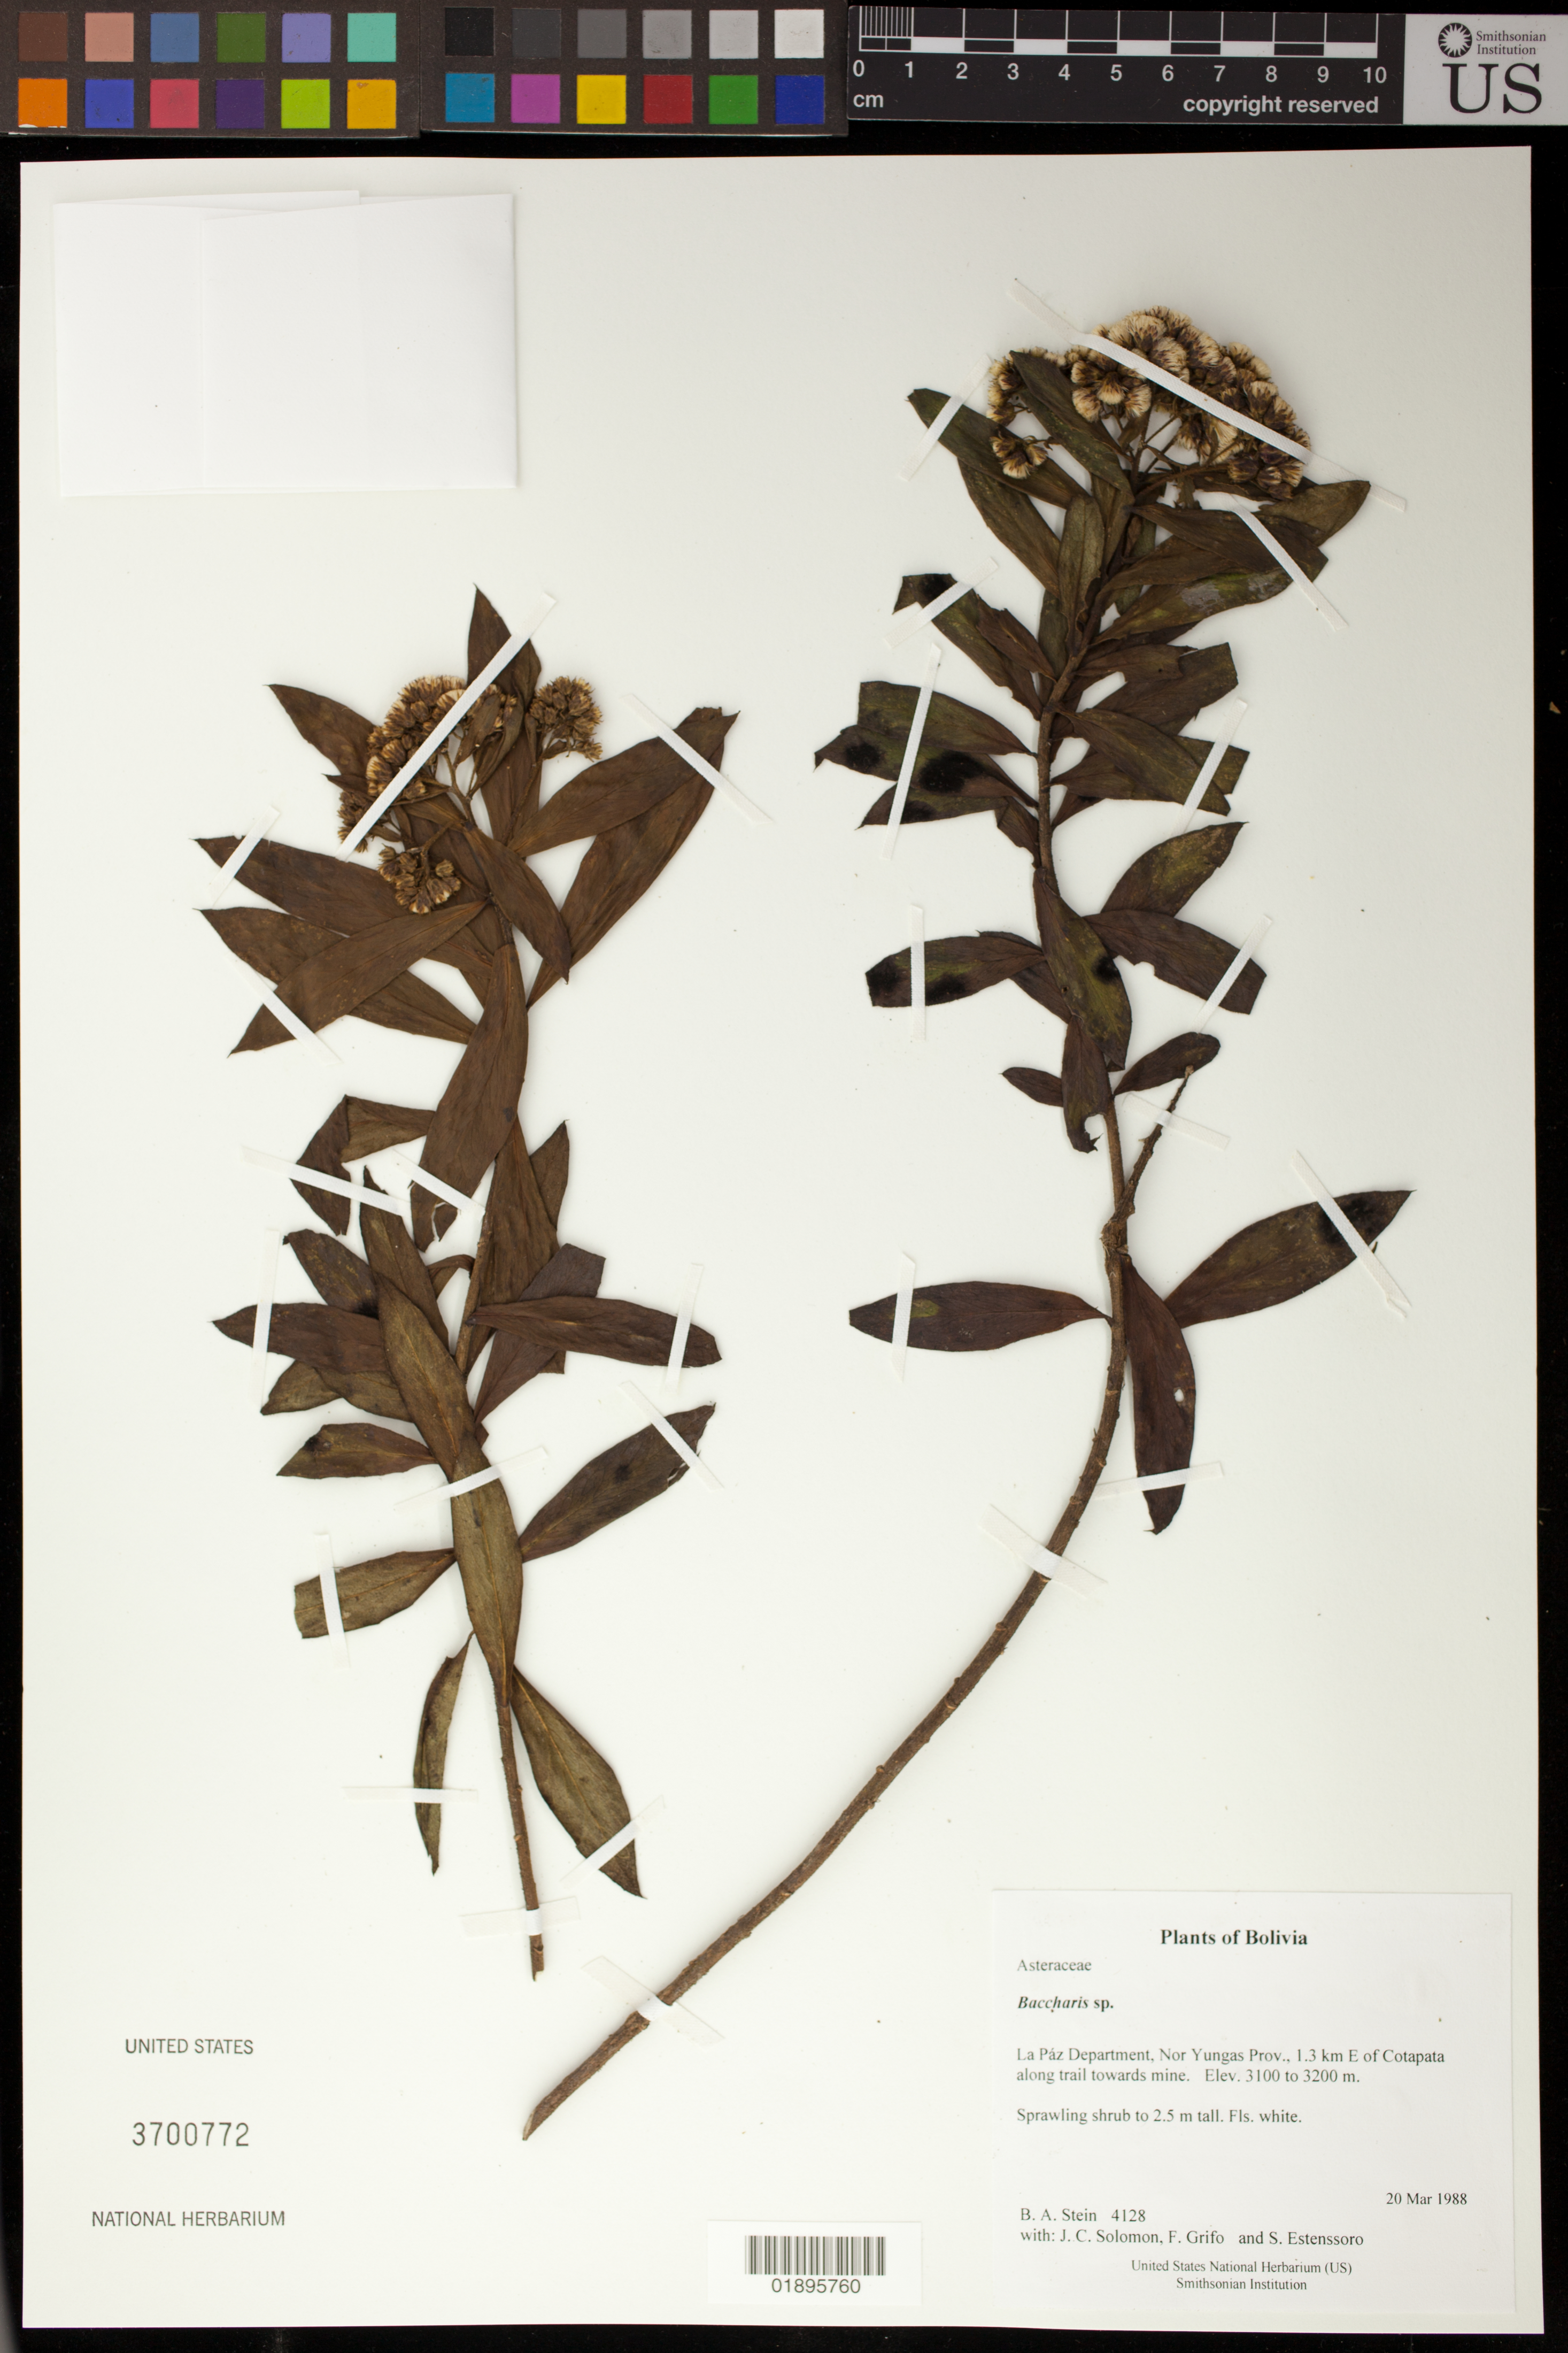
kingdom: Plantae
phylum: Tracheophyta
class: Magnoliopsida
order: Asterales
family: Asteraceae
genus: Baccharis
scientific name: Baccharis sp.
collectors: B. A. Stein, J. C. Solomon, F. Grifo & S. Estenssoro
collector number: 4128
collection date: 1988-03-20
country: Bolivia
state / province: La Paz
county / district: Nor Yungas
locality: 1.3 km E of Cotapata along trail towards mine.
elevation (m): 3100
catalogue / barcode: US 3700772